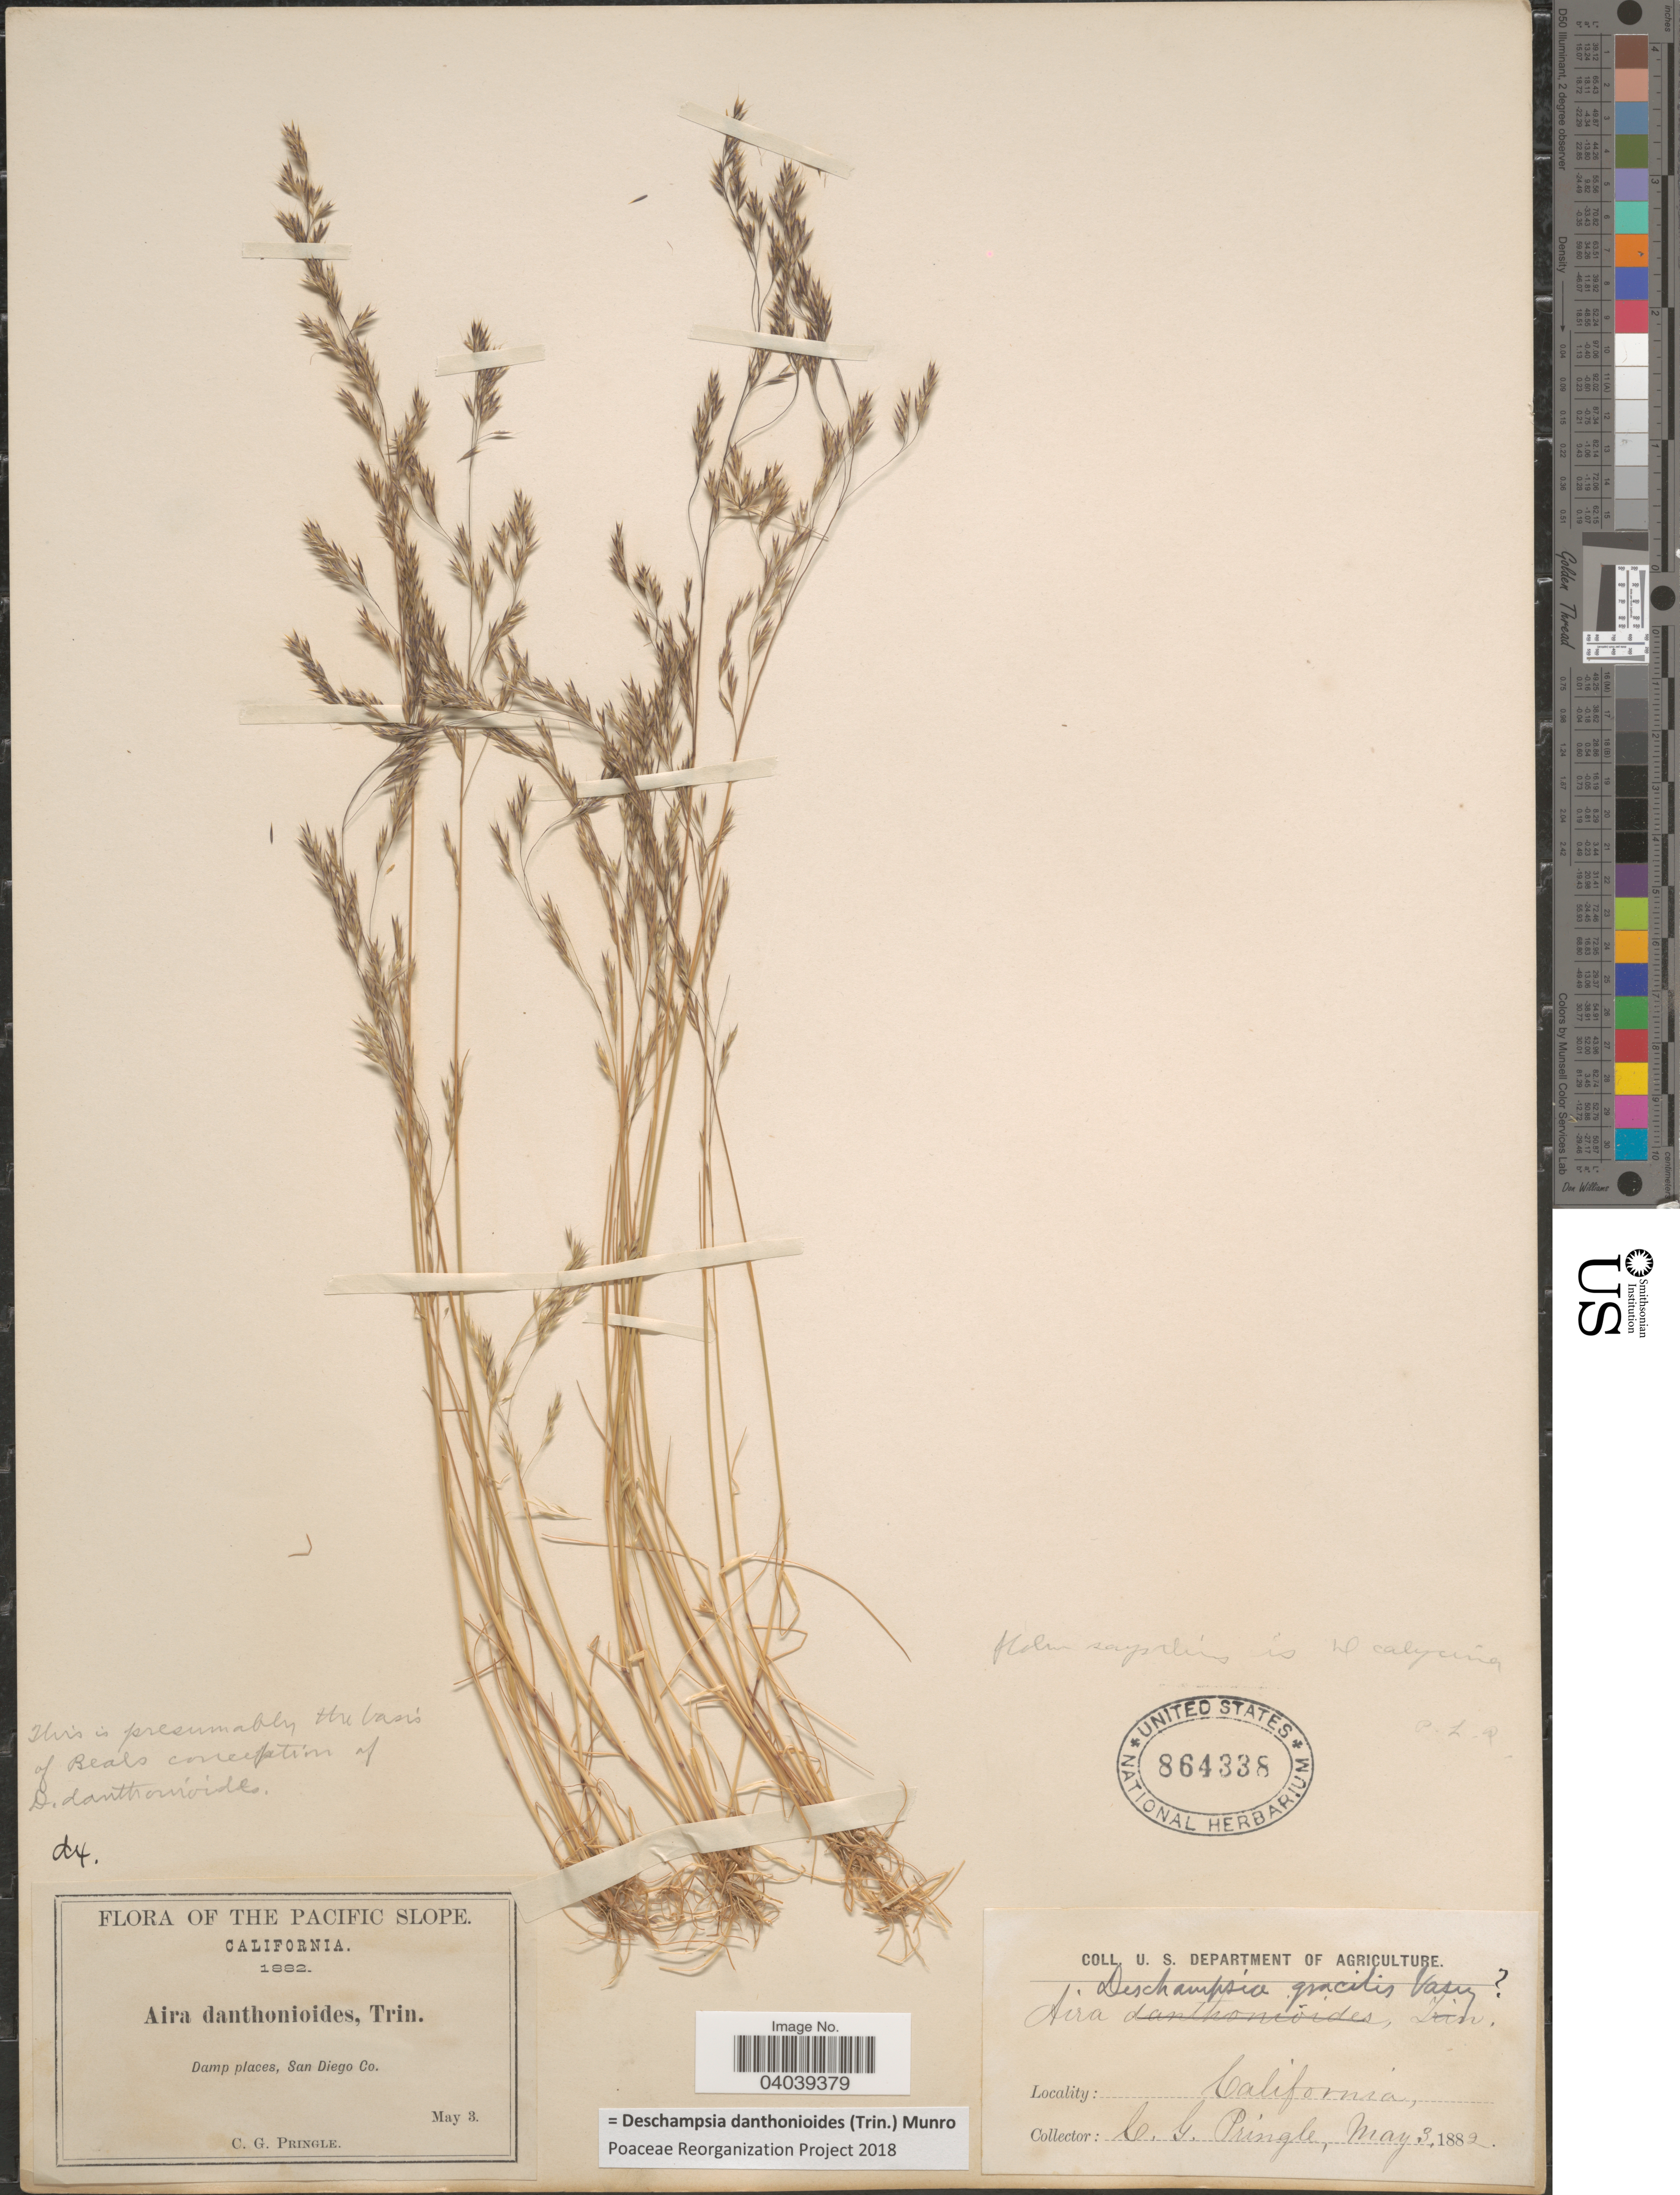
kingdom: Plantae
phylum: Tracheophyta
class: Liliopsida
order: Poales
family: Poaceae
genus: Deschampsia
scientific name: Deschampsia danthonioides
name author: (Trin.) Munro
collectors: C. G. Pringle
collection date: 1882-05-03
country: United States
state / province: California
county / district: San Diego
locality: Pacific Slope, Damp places, San Diego Co.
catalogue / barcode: US 864338